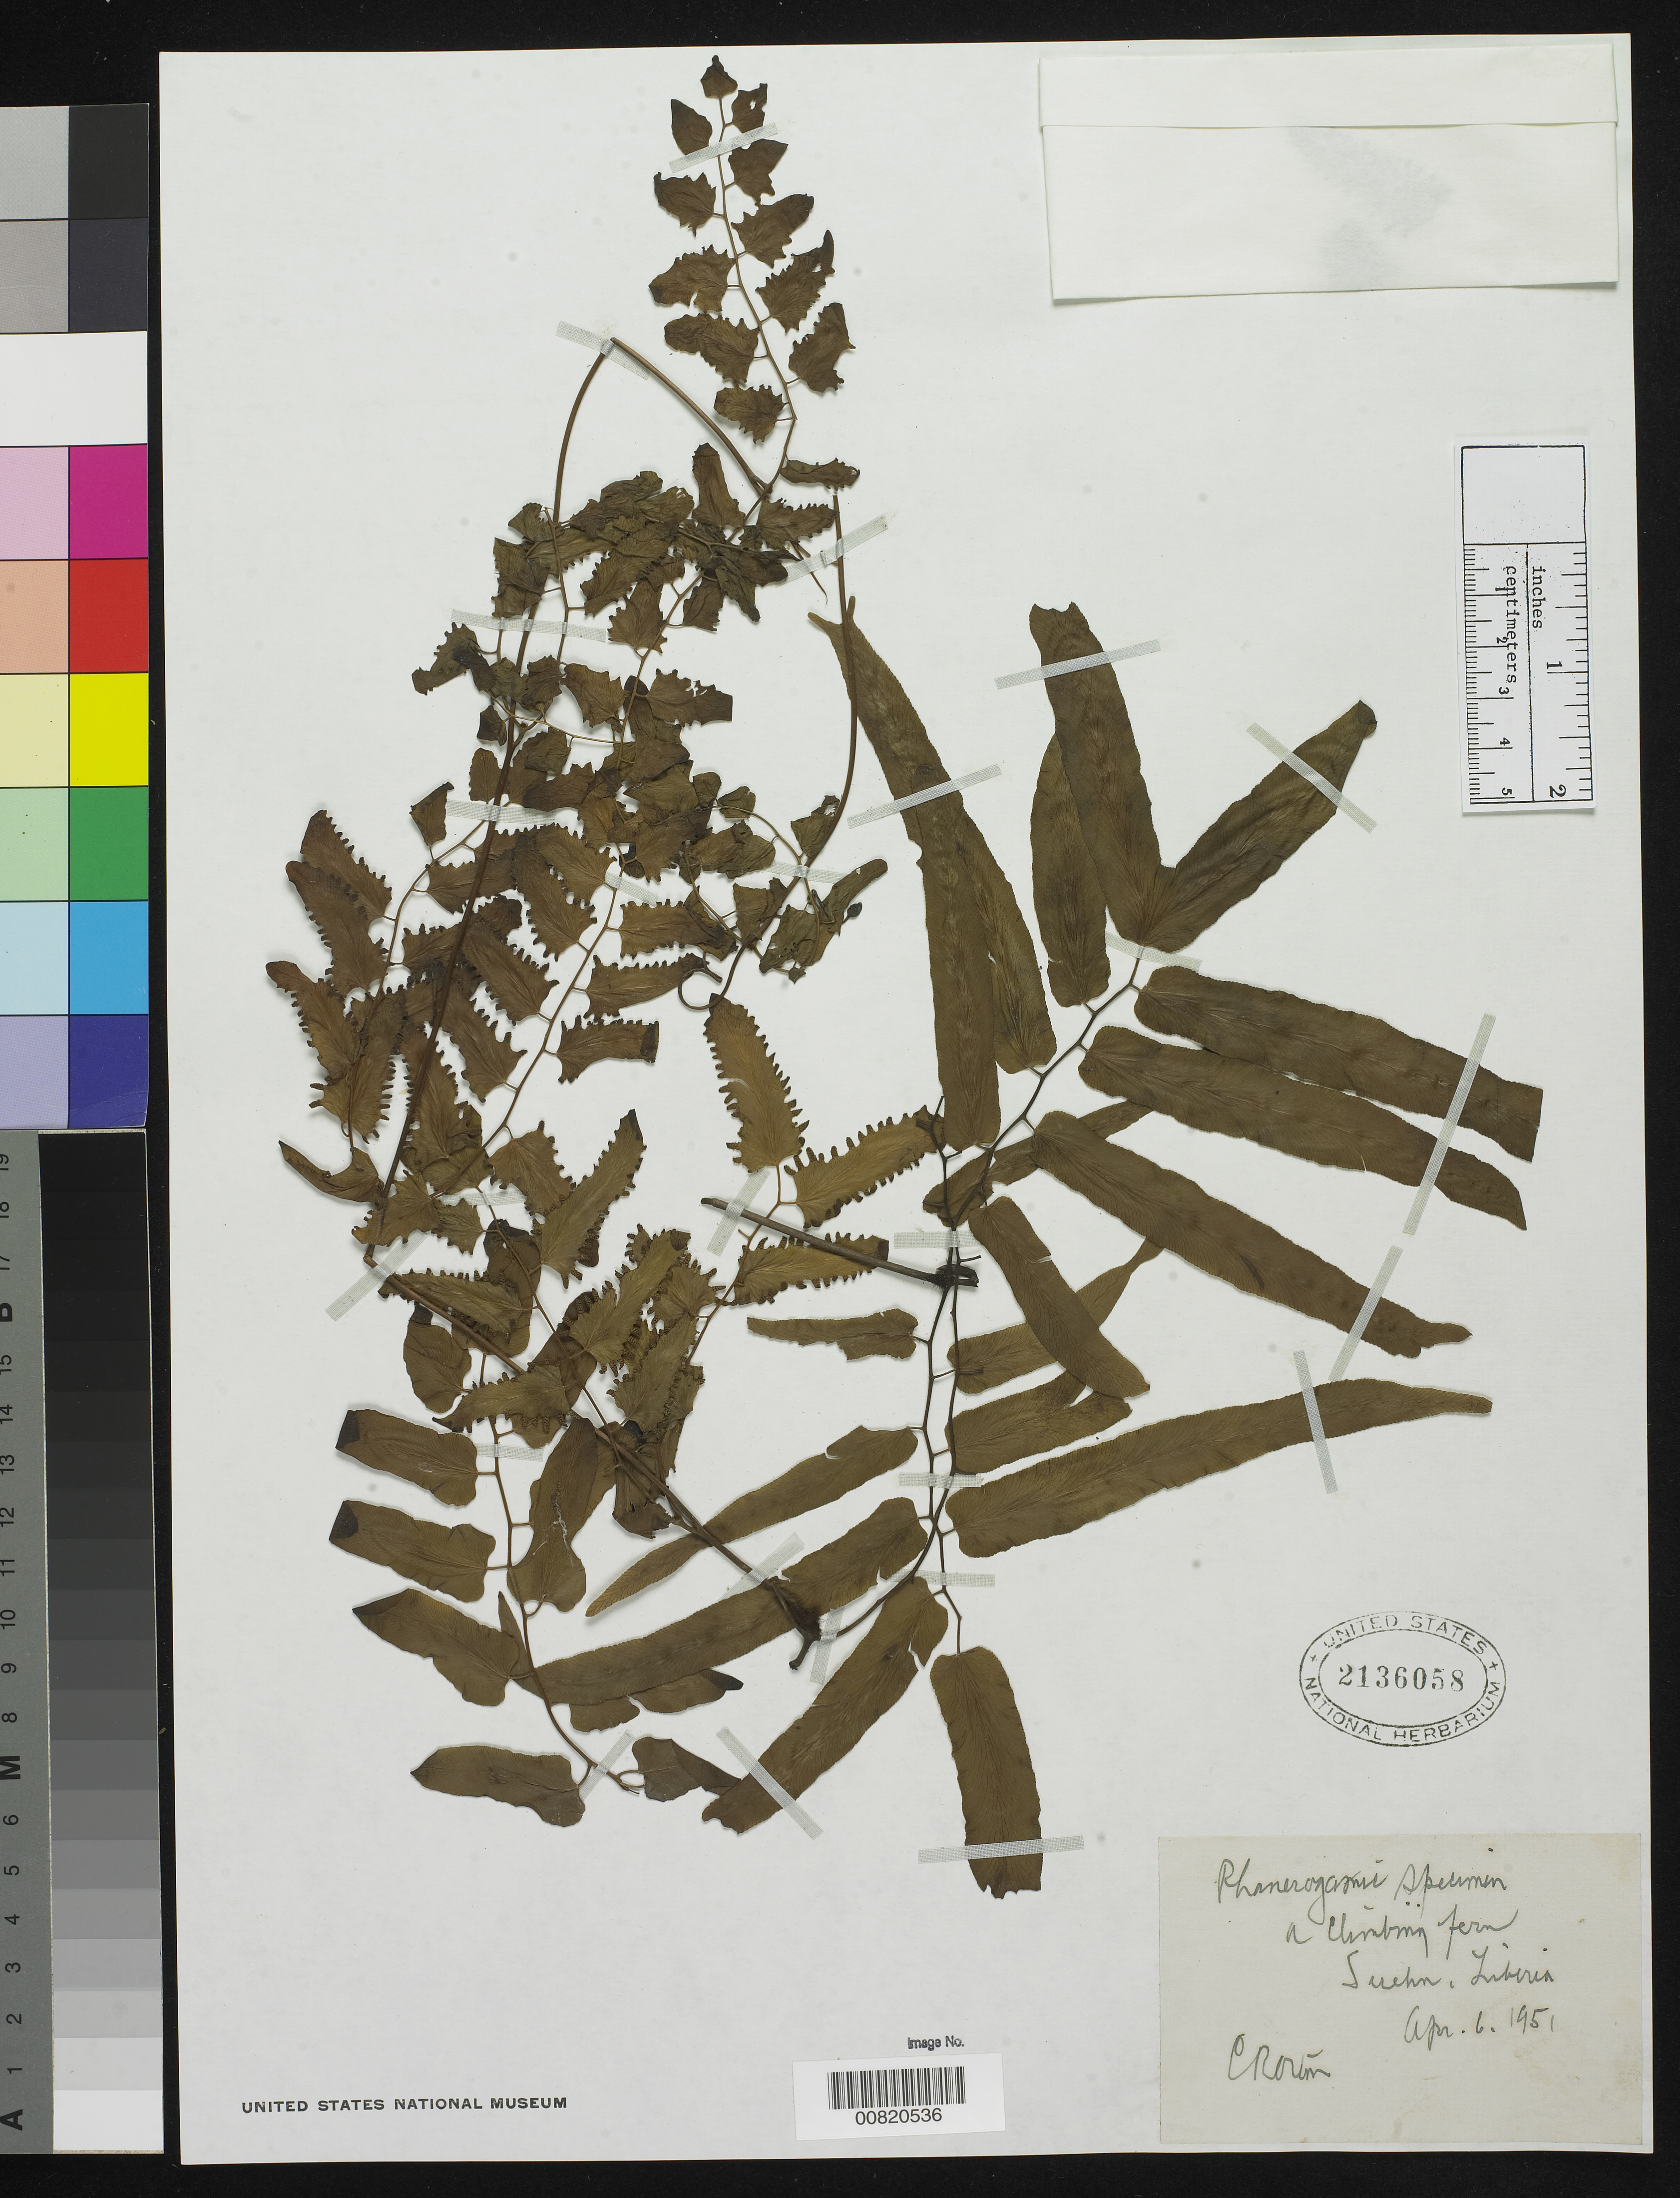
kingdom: Plantae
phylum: Tracheophyta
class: Polypodiopsida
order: Schizaeales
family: Lygodiaceae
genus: Lygodium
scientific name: Lygodium sp.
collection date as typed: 6 Apr 1951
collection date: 1951-04-06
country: Liberia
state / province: Bomi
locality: Suehn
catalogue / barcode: US 2136058